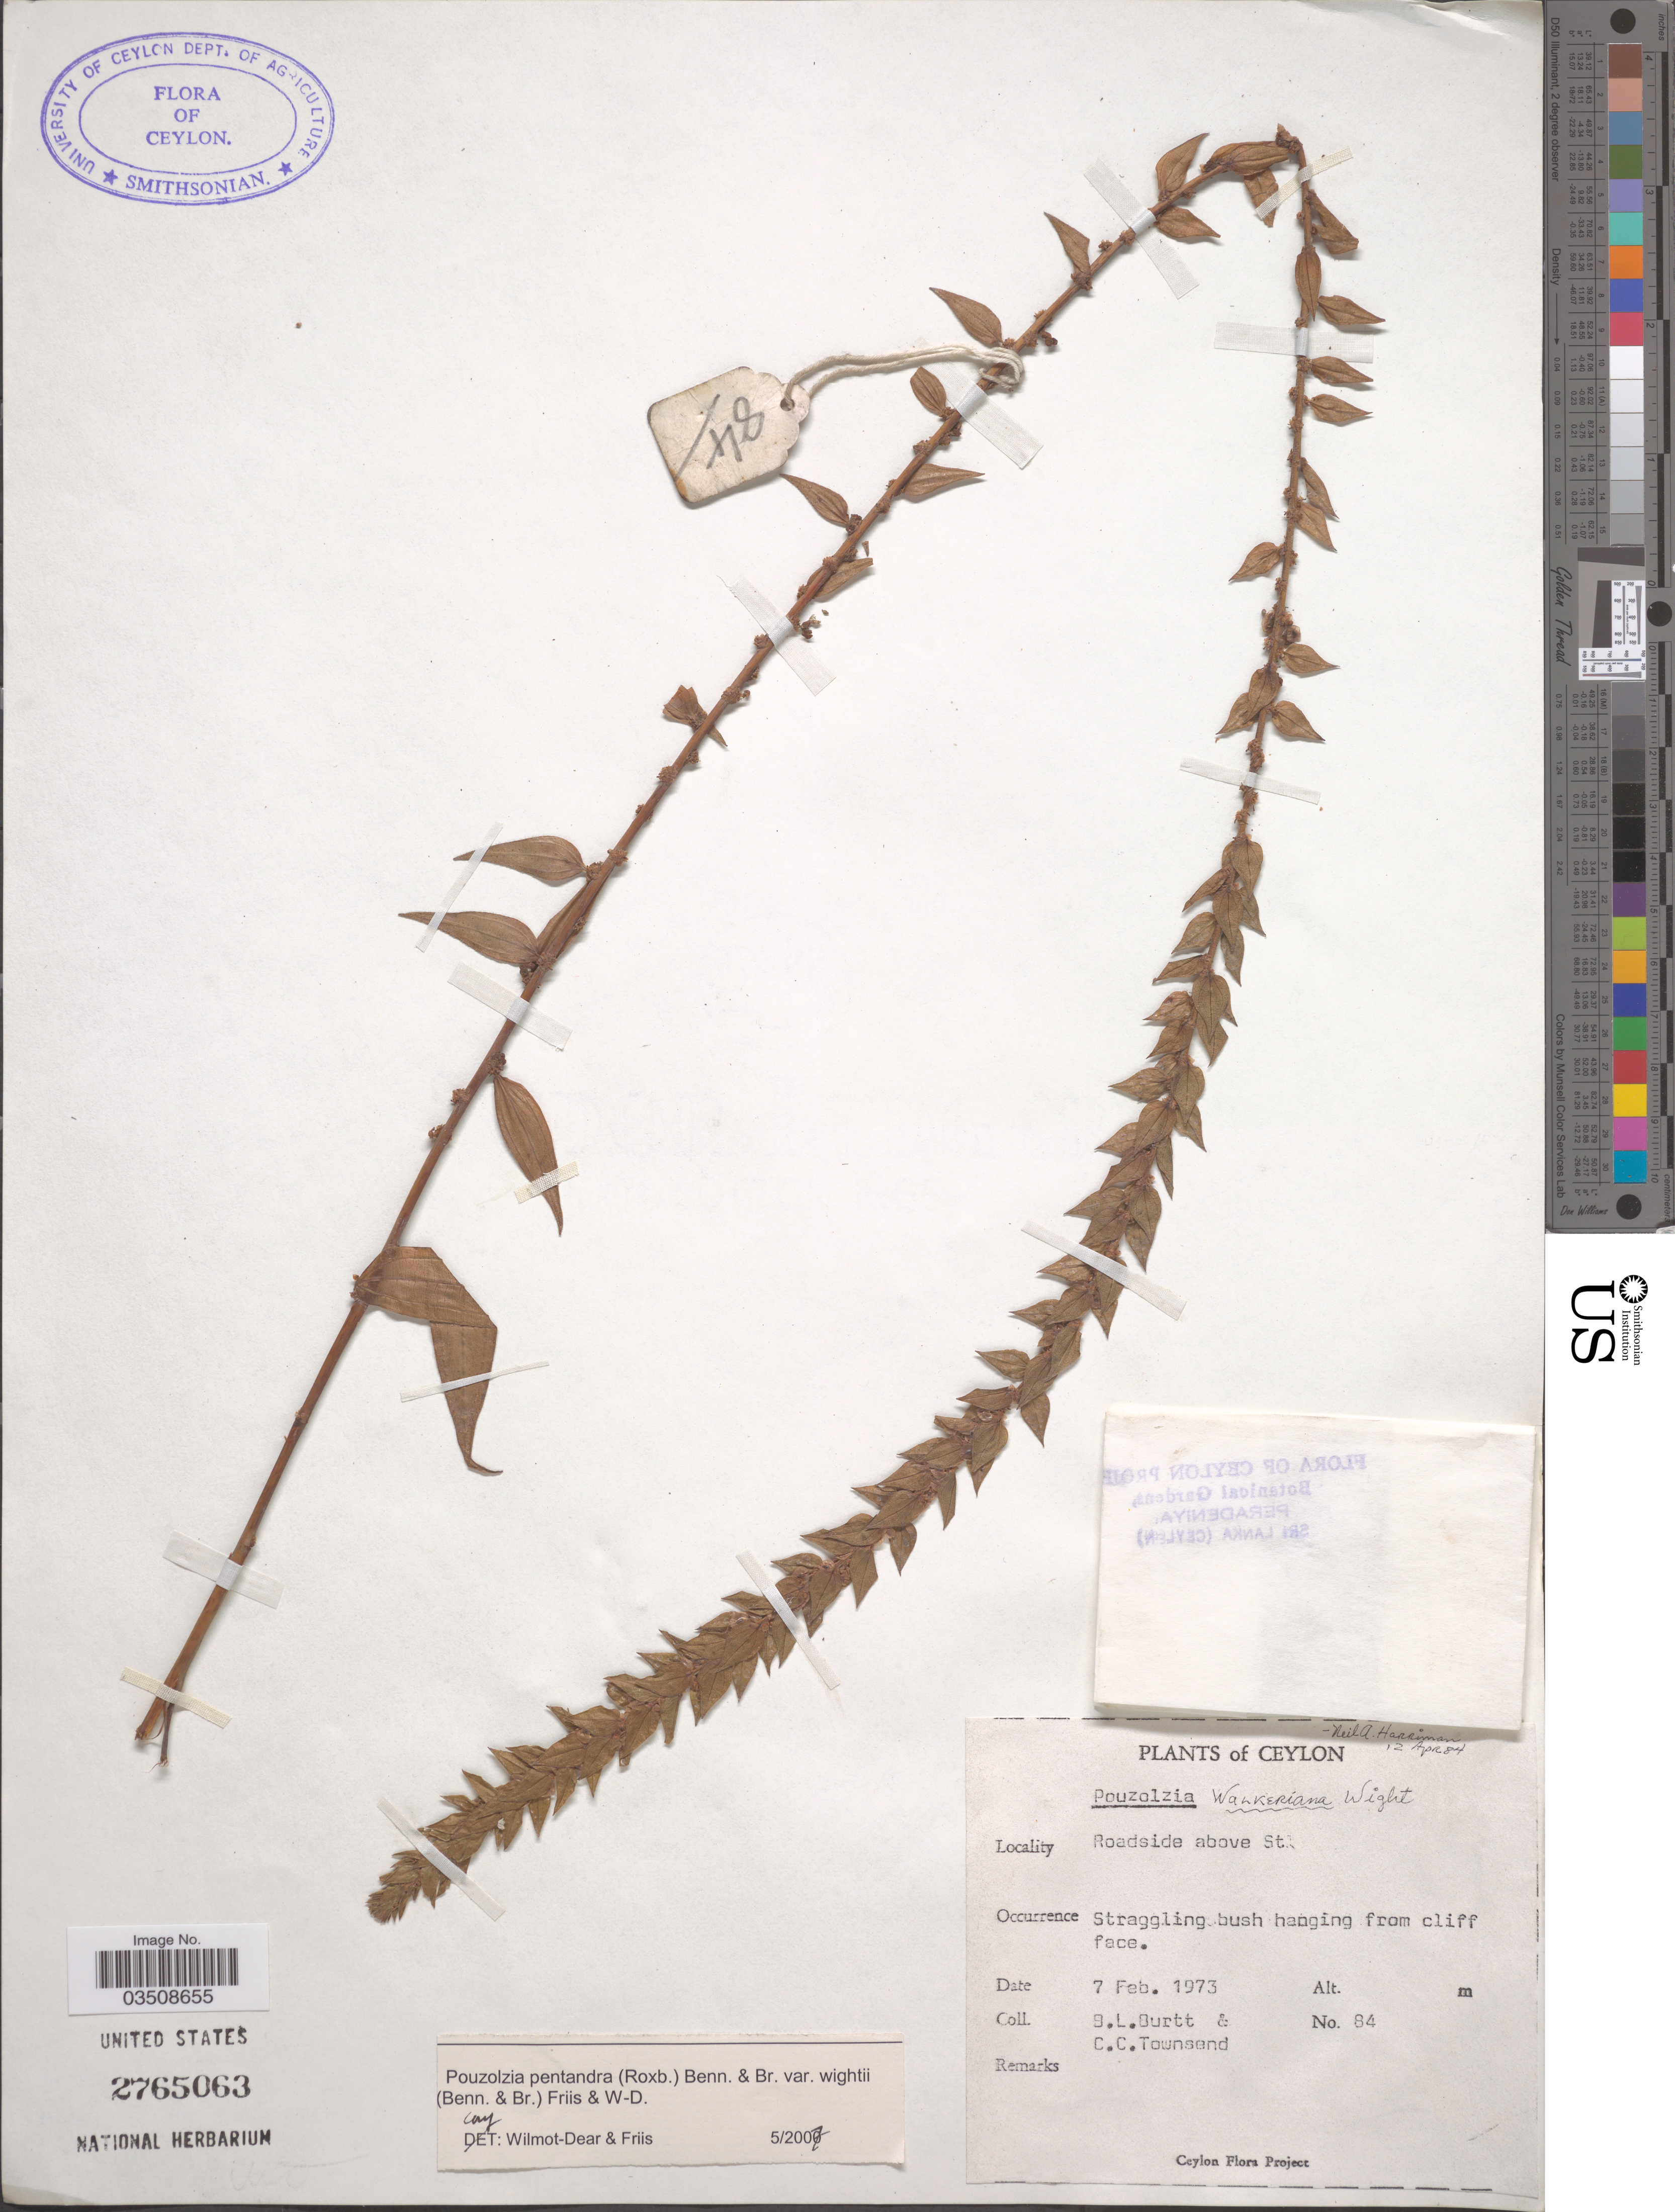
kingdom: Plantae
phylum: Tracheophyta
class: Magnoliopsida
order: Rosales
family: Urticaceae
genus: Gonostegia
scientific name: Gonostegia pentandra var. wightii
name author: (Benn.) Pull. & Karupp.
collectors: B. L. Burtt & C. C. Townsend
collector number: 84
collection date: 1973-02-07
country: Sri Lanka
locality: Ceylon. Roadside above St [interpreted].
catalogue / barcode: US 2765063